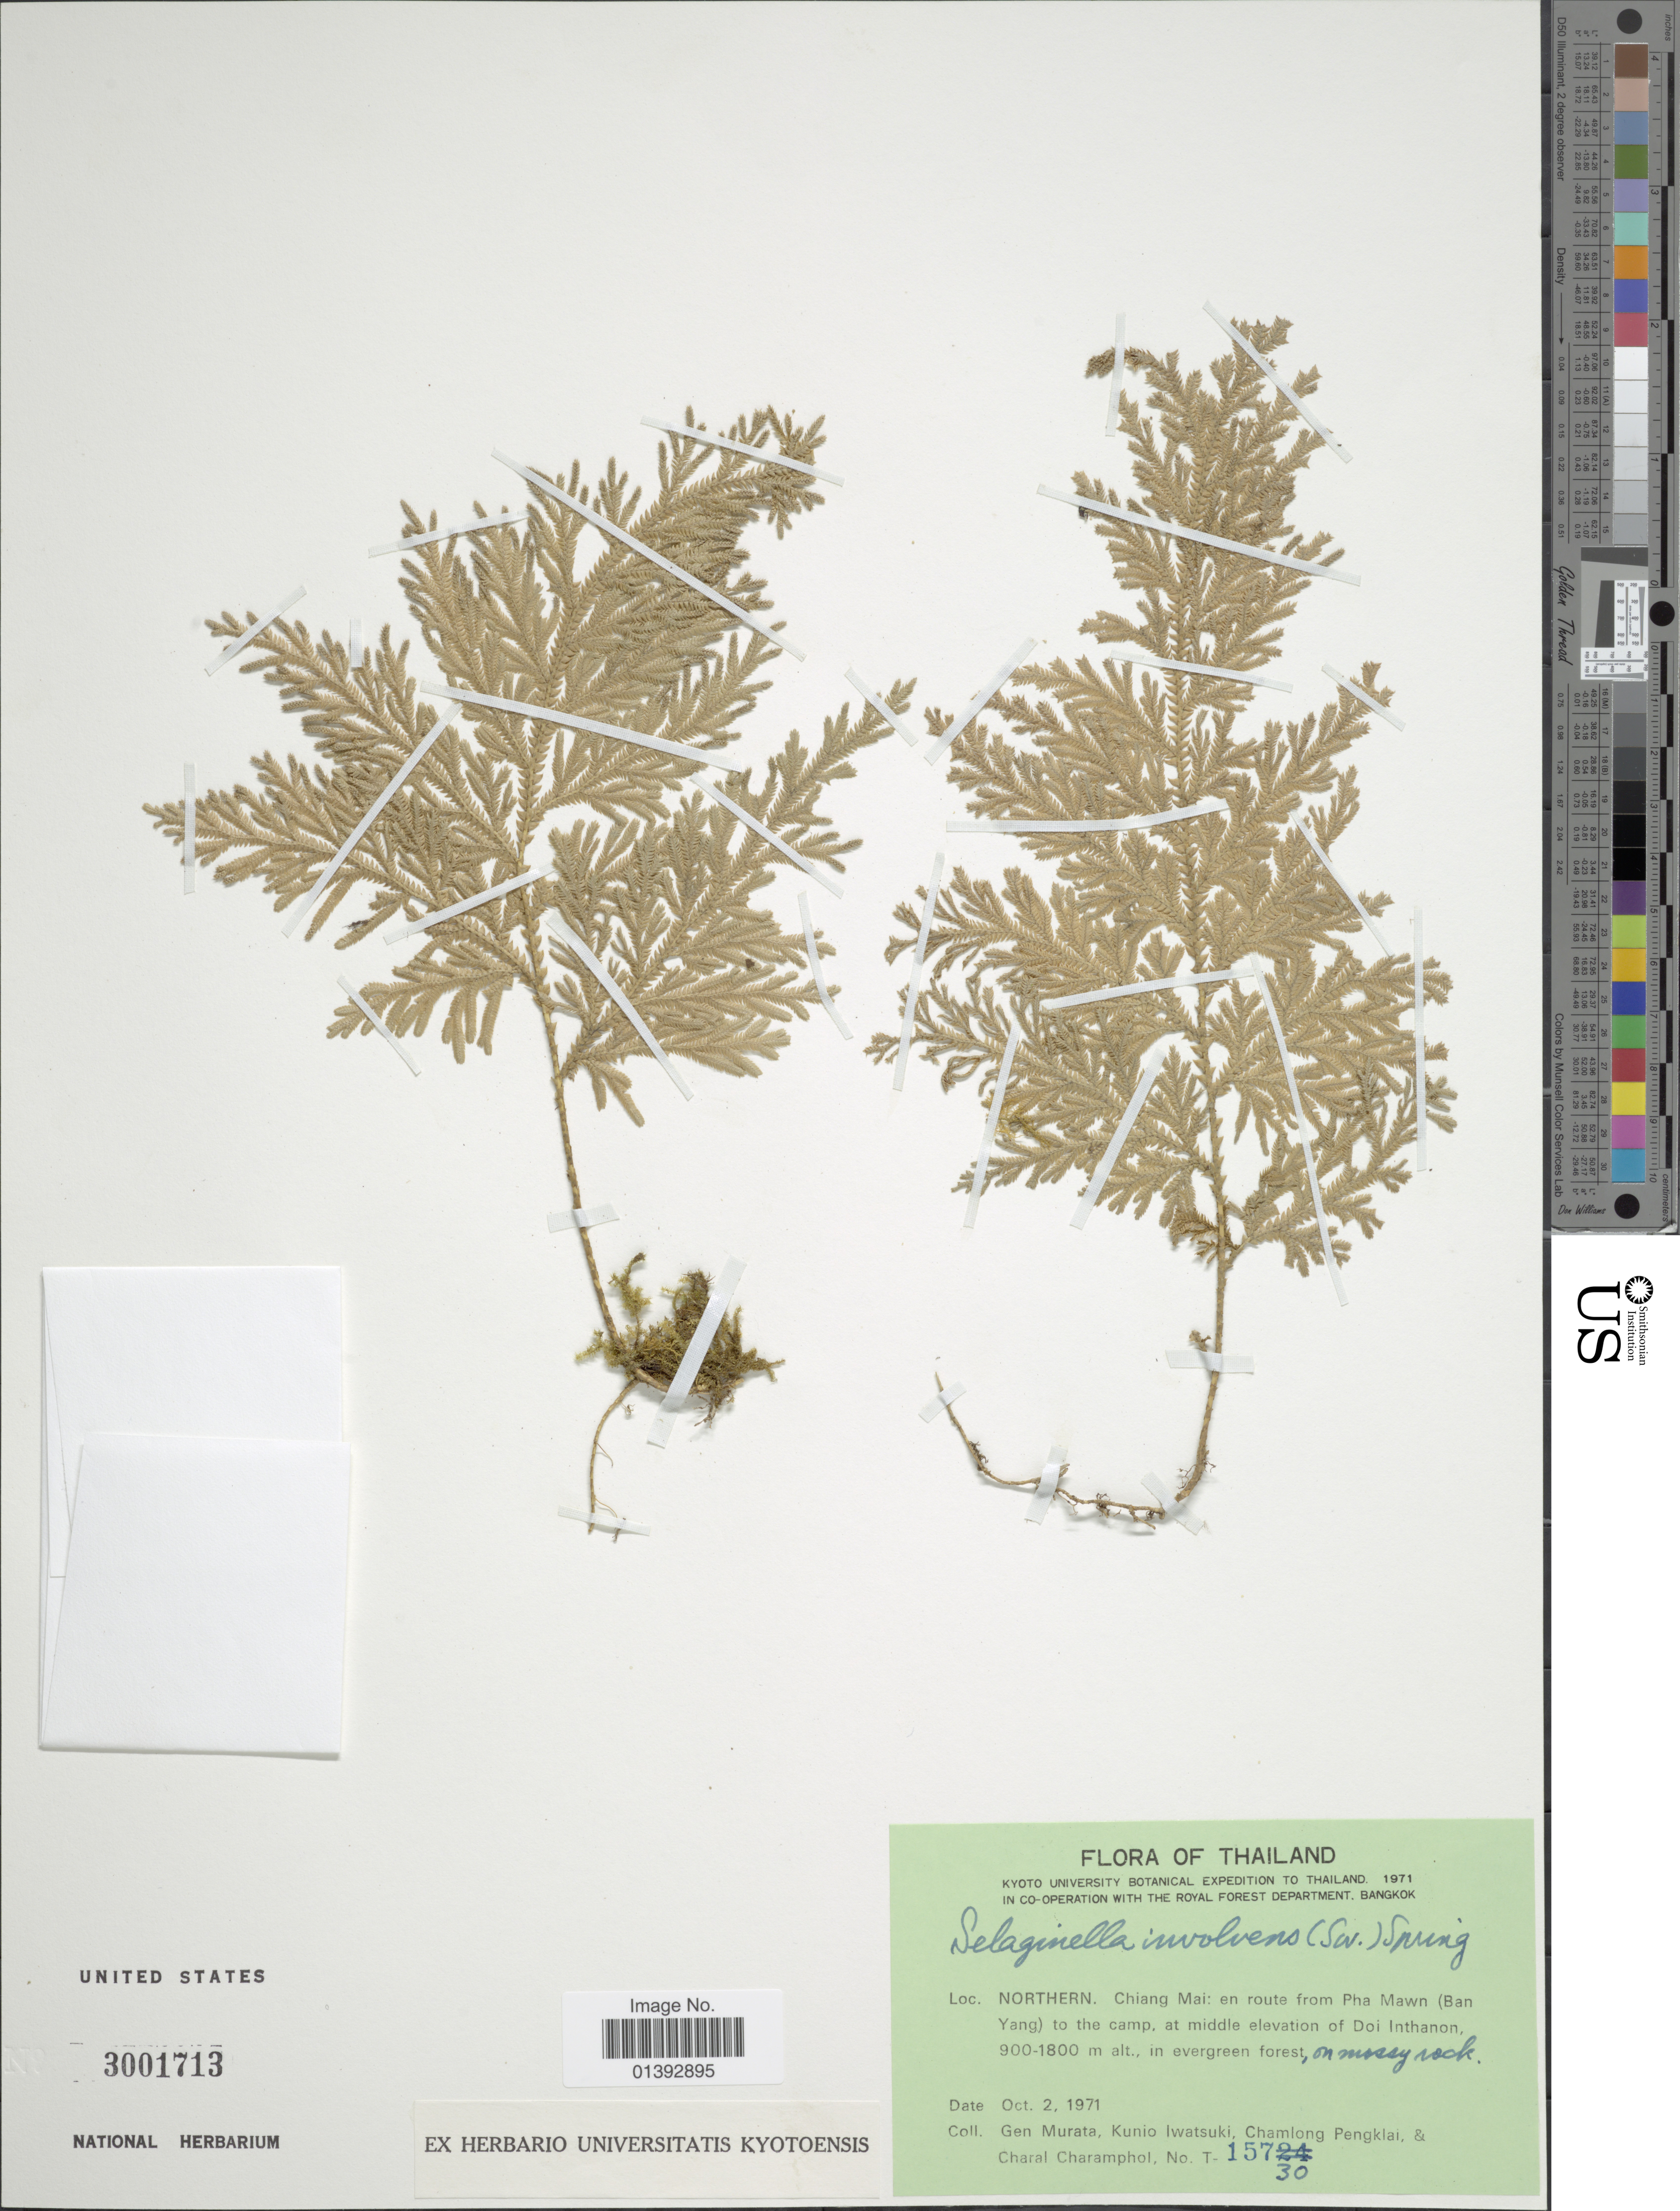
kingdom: Plantae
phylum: Tracheophyta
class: Lycopodiopsida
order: Selaginellales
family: Selaginellaceae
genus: Selaginella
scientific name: Selaginella involvens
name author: (Sw.) Spring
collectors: G. Murata, K. Iwatsuki, C. Phengklai & C. Charamphol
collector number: T-15730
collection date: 1971-10-02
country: Thailand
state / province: Chiang Mai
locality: Northern, en route from Pha Mawn(Ban Yang) to the camp at middle elevation of Doi Inthanon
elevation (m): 900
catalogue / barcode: US 3001713